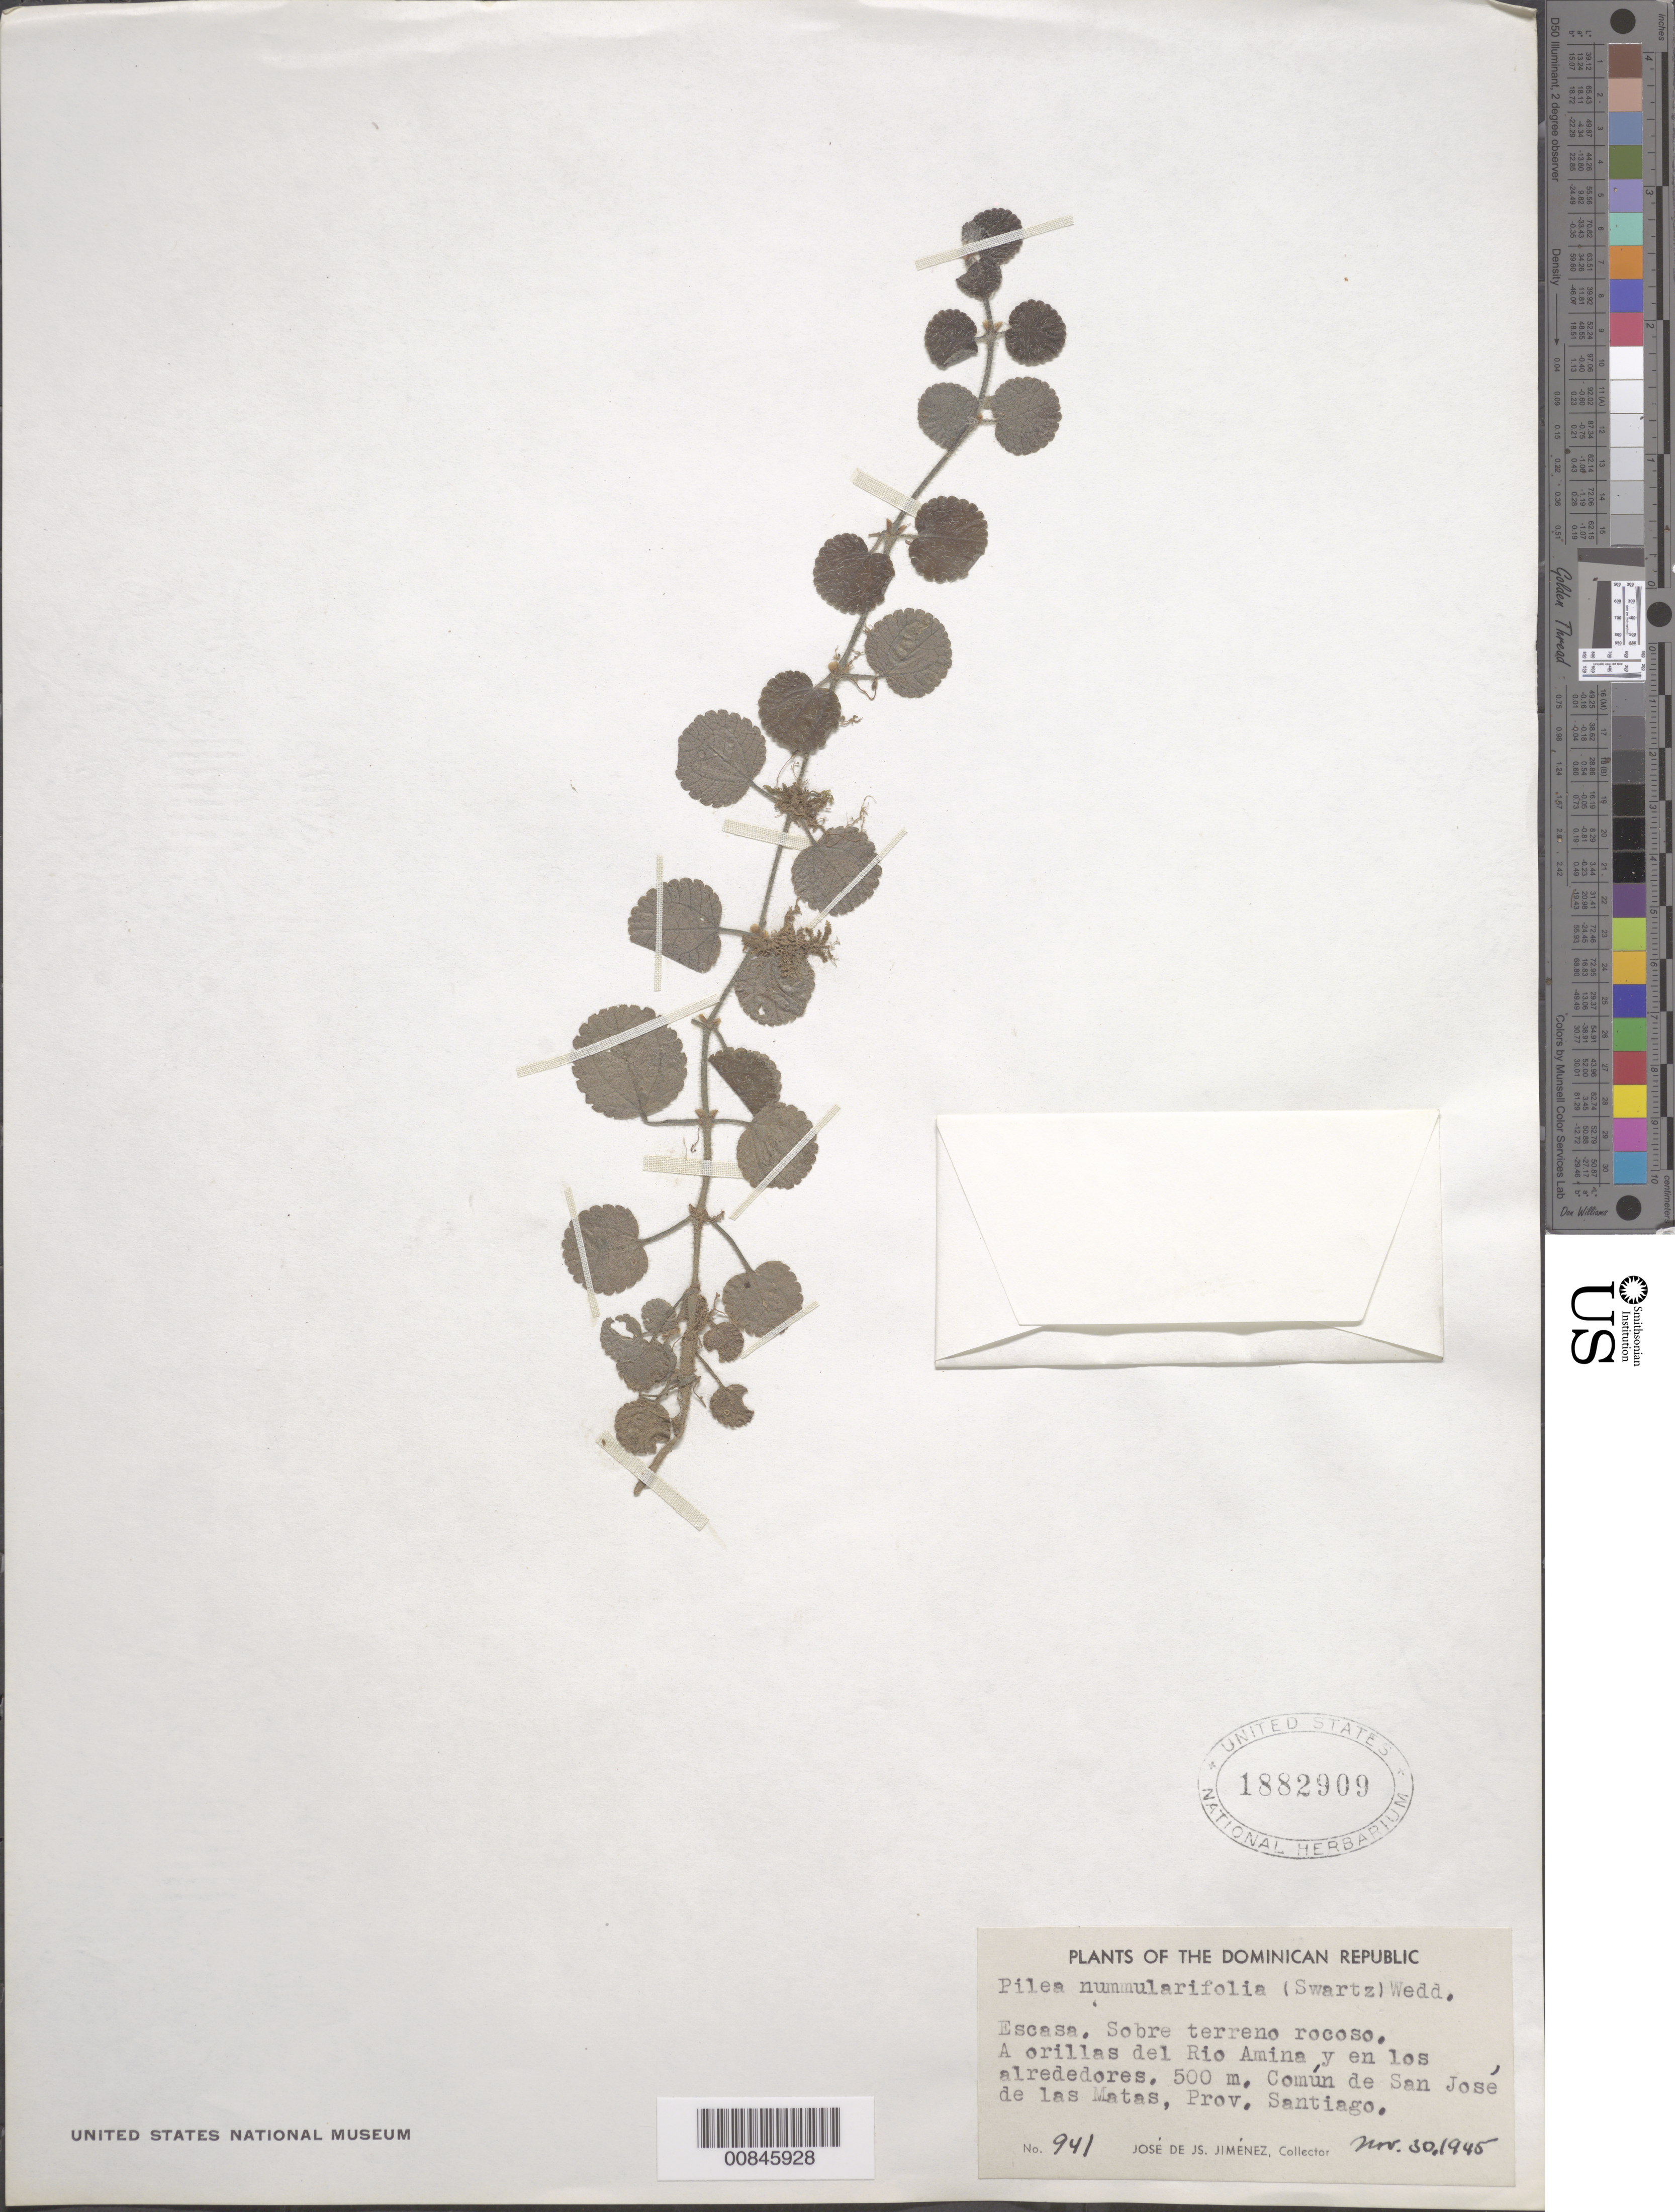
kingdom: Plantae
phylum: Tracheophyta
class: Magnoliopsida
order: Rosales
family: Urticaceae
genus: Pilea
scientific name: Pilea nummularifolia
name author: (Sw.) Wedd.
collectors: J. J. Jiménez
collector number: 941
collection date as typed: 30 Nov 1945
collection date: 1945-11-30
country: Dominican Republic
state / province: Santiago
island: Hispaniola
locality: A orillas del Río Amina y en los alrededores. San José de las Matas.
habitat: Sobre terreno rocoso.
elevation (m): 500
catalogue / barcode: US 1882909